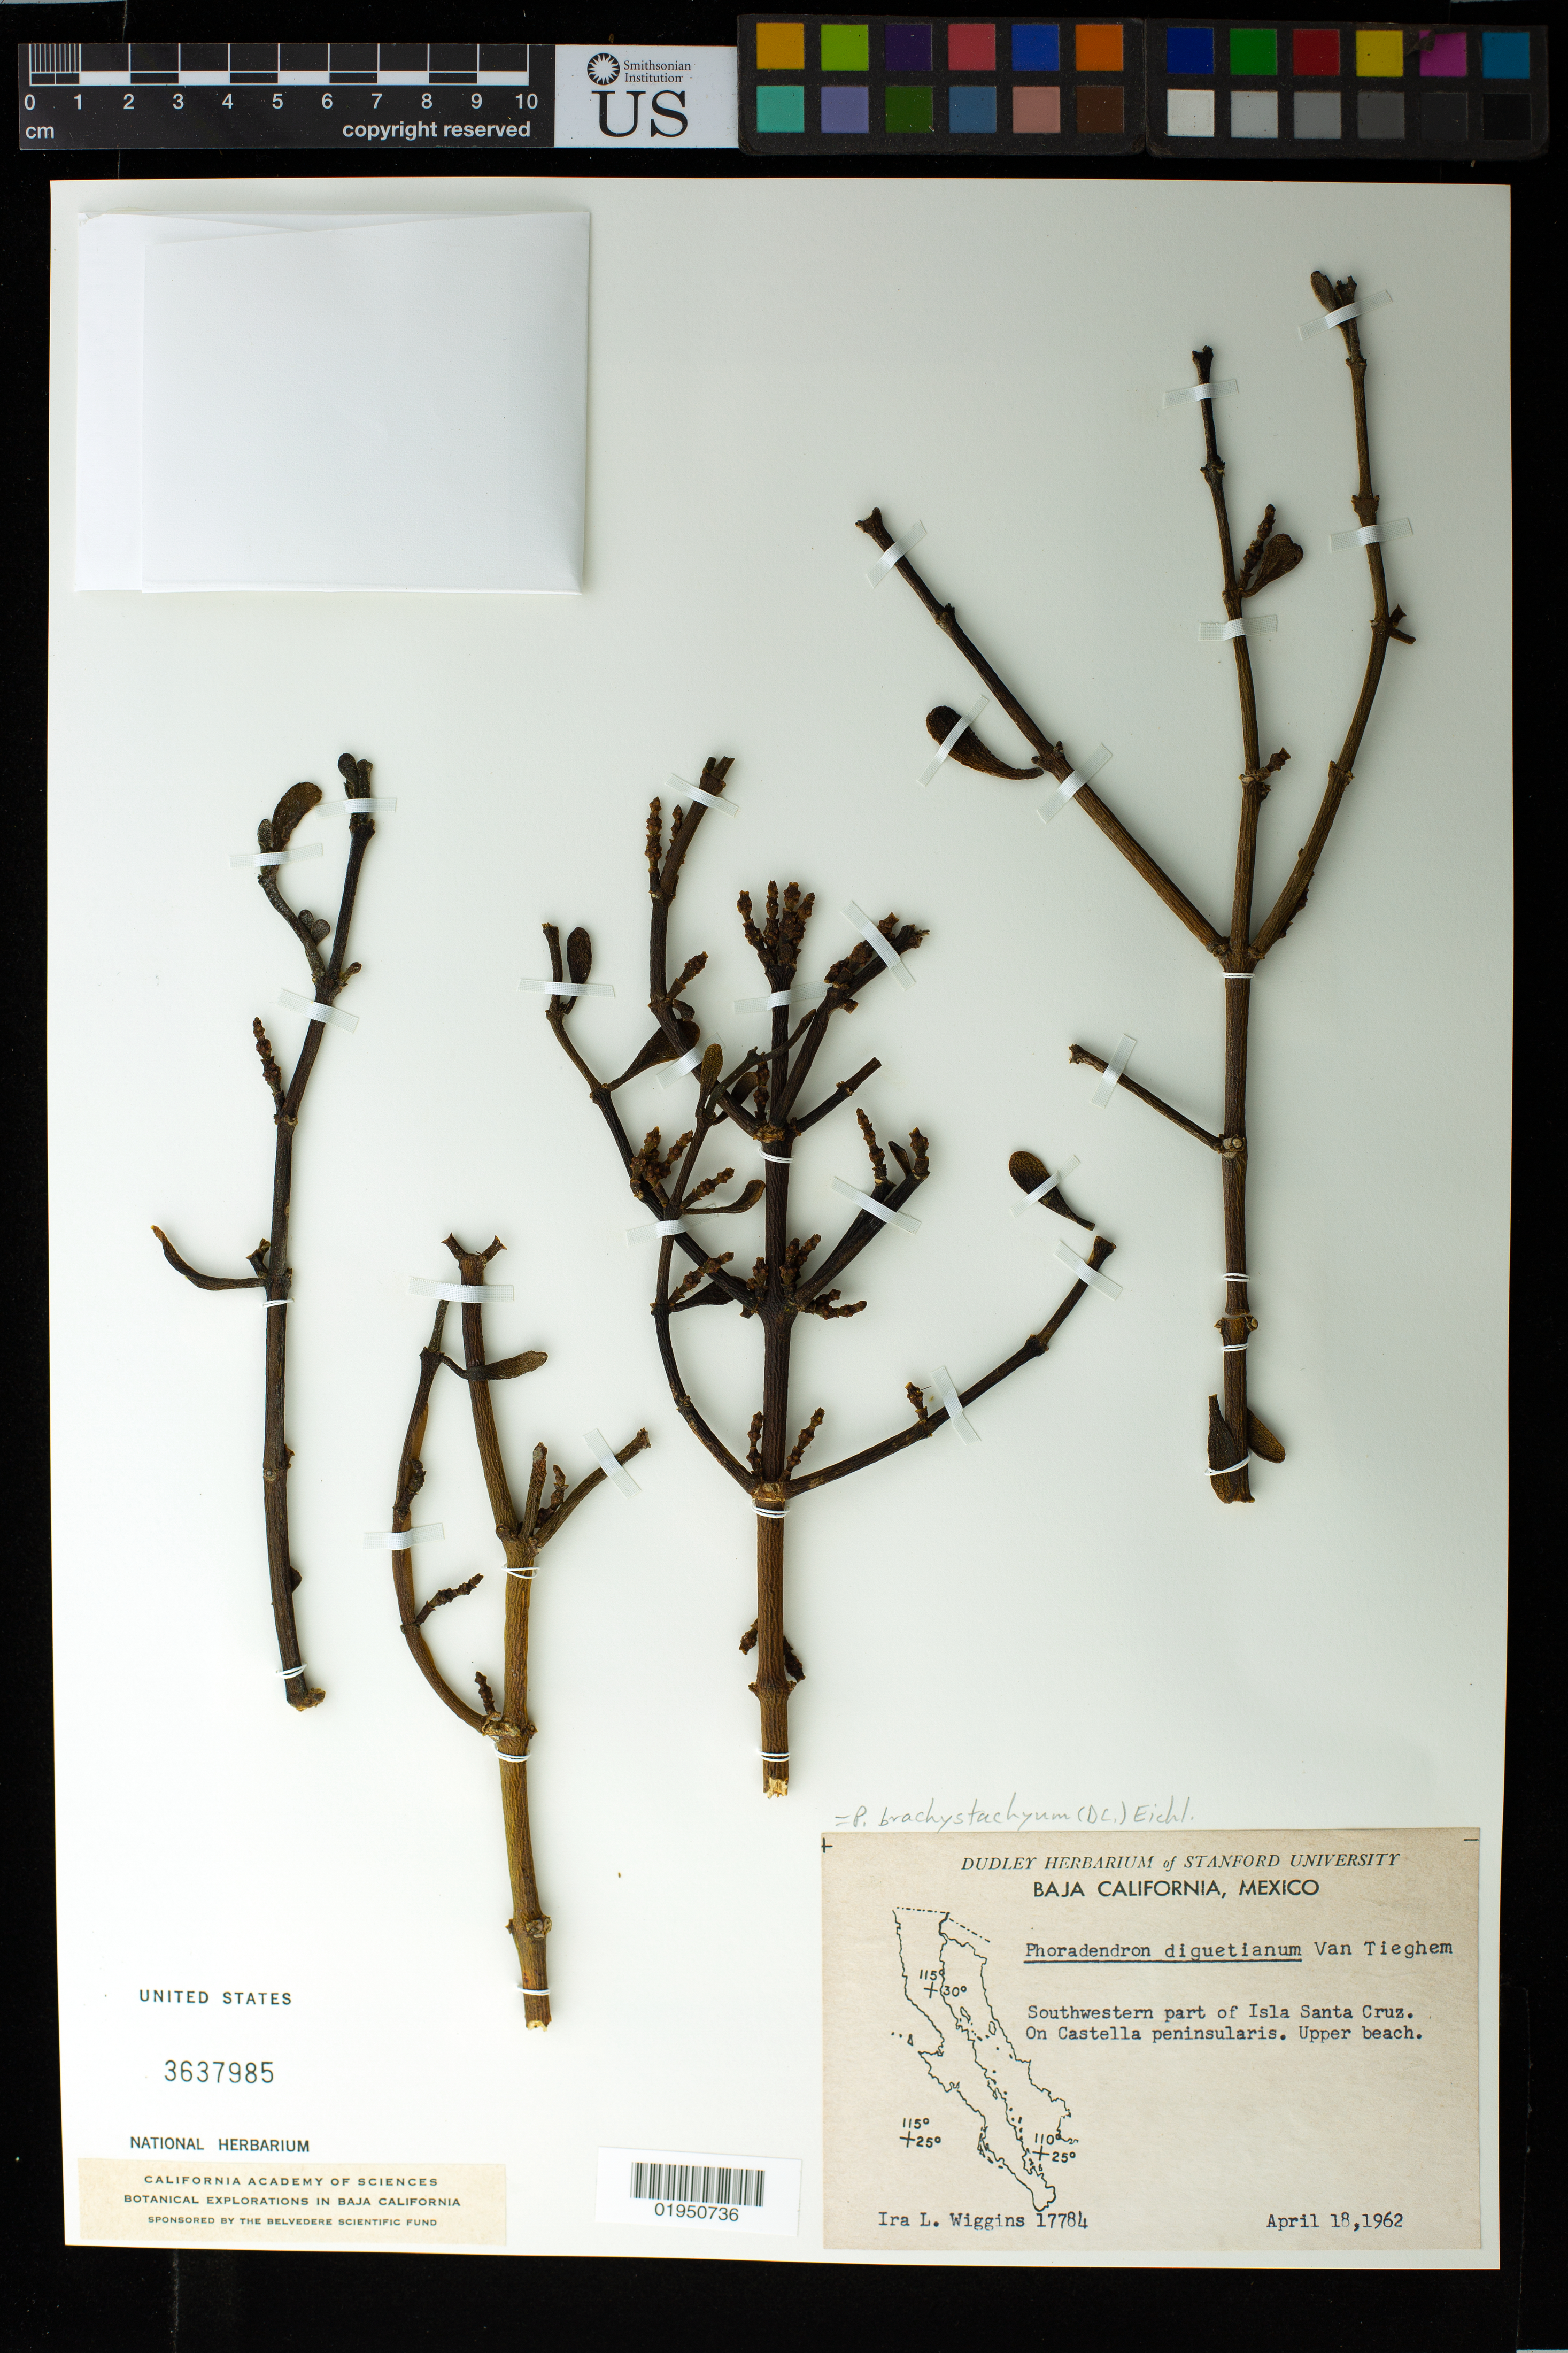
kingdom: Plantae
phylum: Tracheophyta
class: Magnoliopsida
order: Santalales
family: Viscaceae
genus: Phoradendron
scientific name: Phoradendron brachystachyum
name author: (DC.) Oliv.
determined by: Kuijt, Job, (CANADA)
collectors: I. L. Wiggins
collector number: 17784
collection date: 1962-04-18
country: Mexico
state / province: Baja California Sur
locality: Southwestern part of Isla Santa Cruz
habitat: upper beach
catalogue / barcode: US 3637985